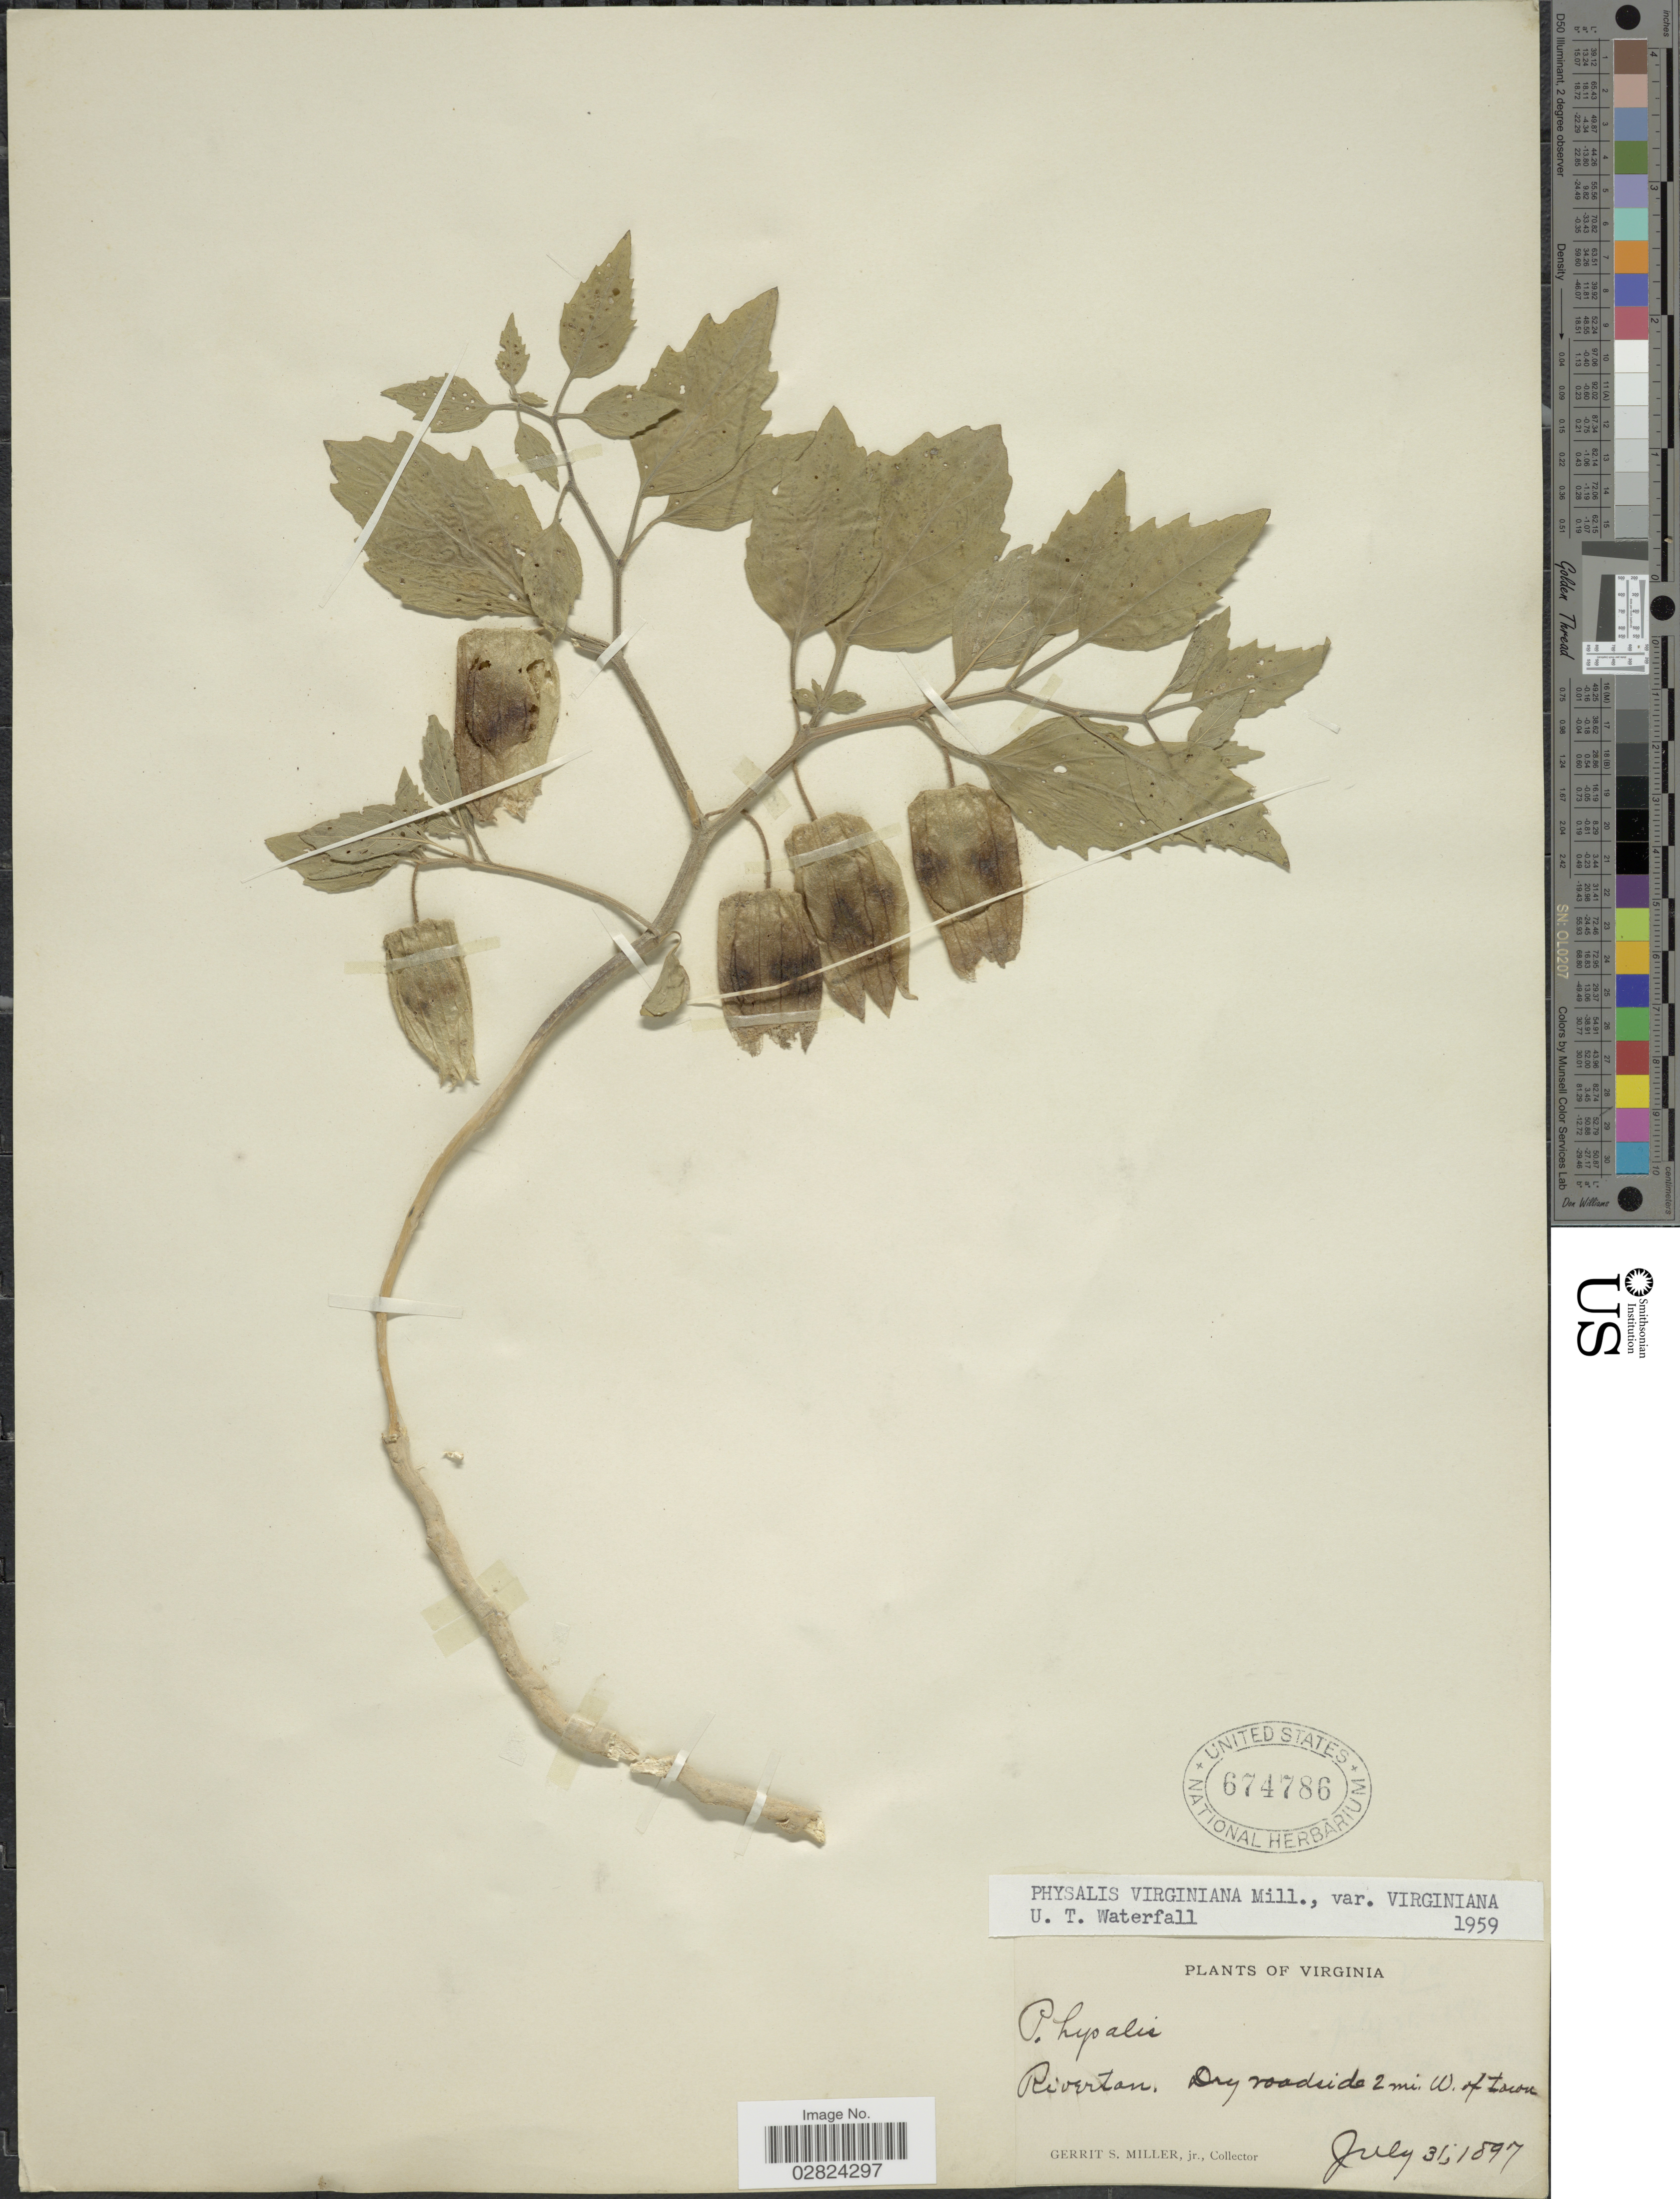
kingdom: Plantae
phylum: Tracheophyta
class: Magnoliopsida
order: Solanales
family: Solanaceae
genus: Physalis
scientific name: Physalis virginiana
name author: Mill.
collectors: G. S. Miller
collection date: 1897-07-31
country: United States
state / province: Virginia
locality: Riverton, dry roadside 2 mi. W. of town.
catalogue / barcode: US 674786